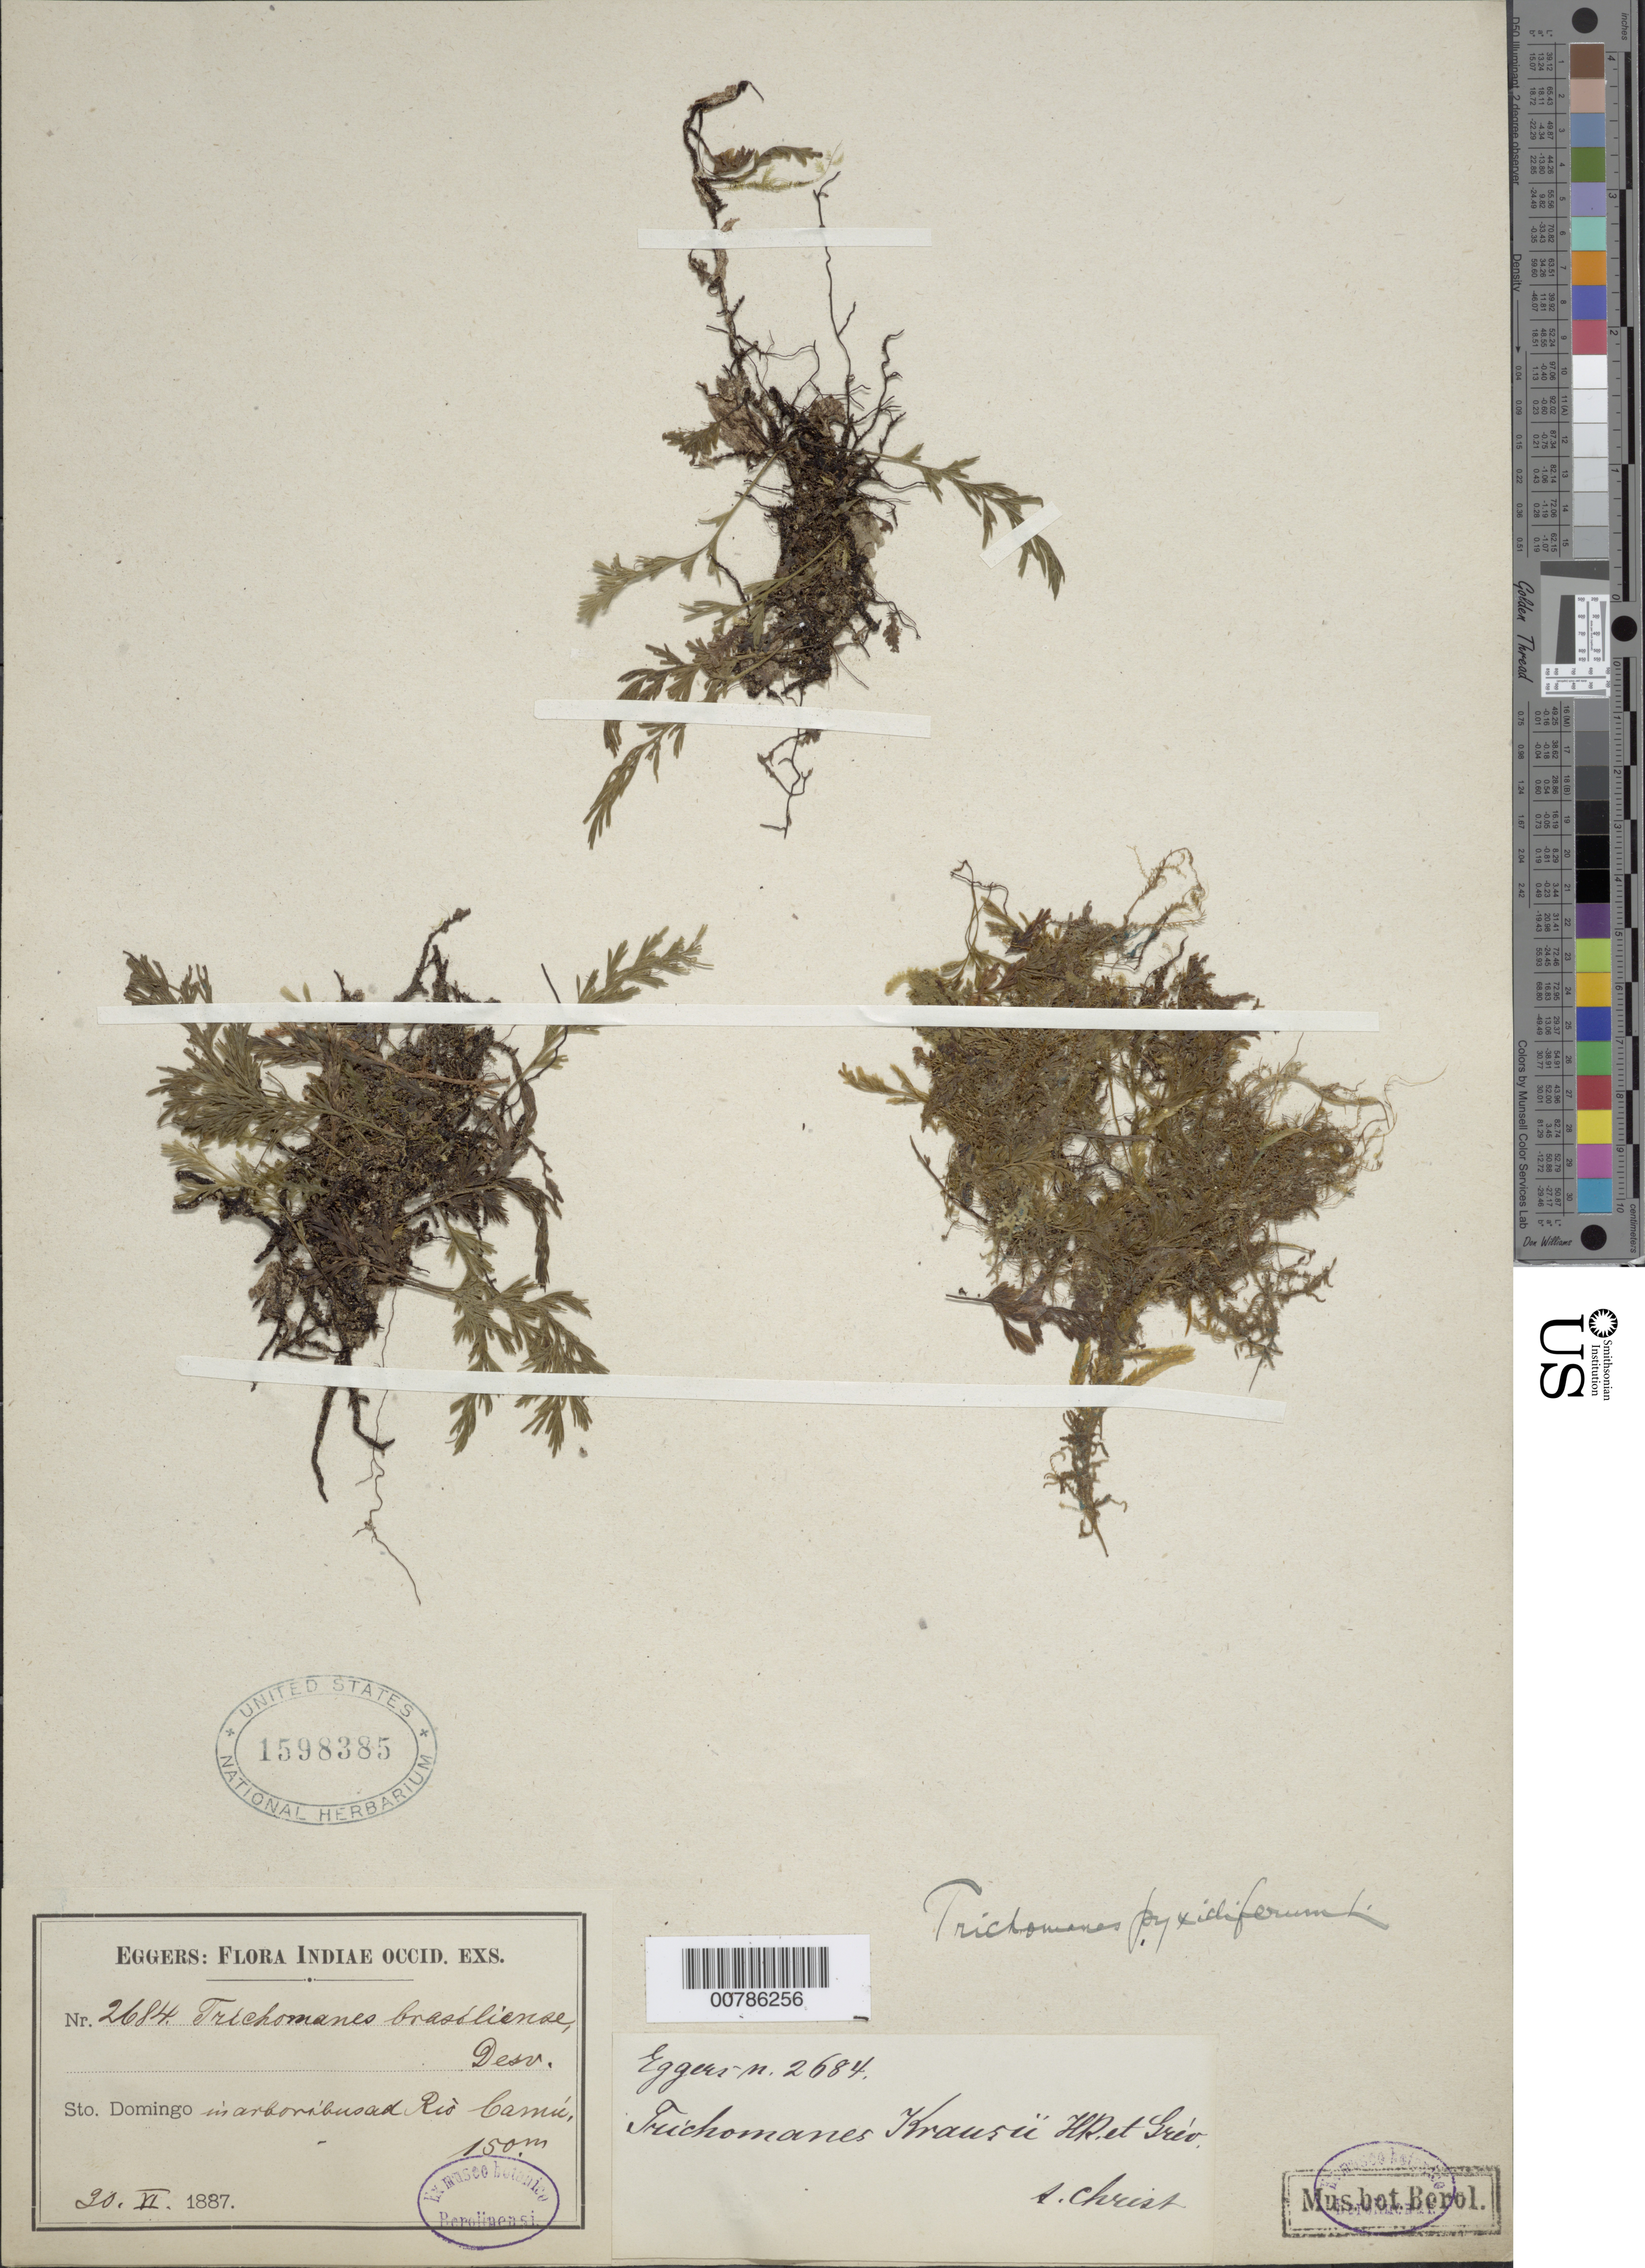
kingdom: Plantae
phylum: Tracheophyta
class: Polypodiopsida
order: Hymenophyllales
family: Hymenophyllaceae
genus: Polyphlebium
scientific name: Polyphlebium pyxidiferum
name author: (L.) Ebihara & Dubuisson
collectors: H. F. A. von Eggers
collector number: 2684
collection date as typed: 30 Jun 1887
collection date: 1887-06-30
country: Dominican Republic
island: Hispaniola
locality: Río Camú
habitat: In arboribus ad rio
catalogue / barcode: US 1598385